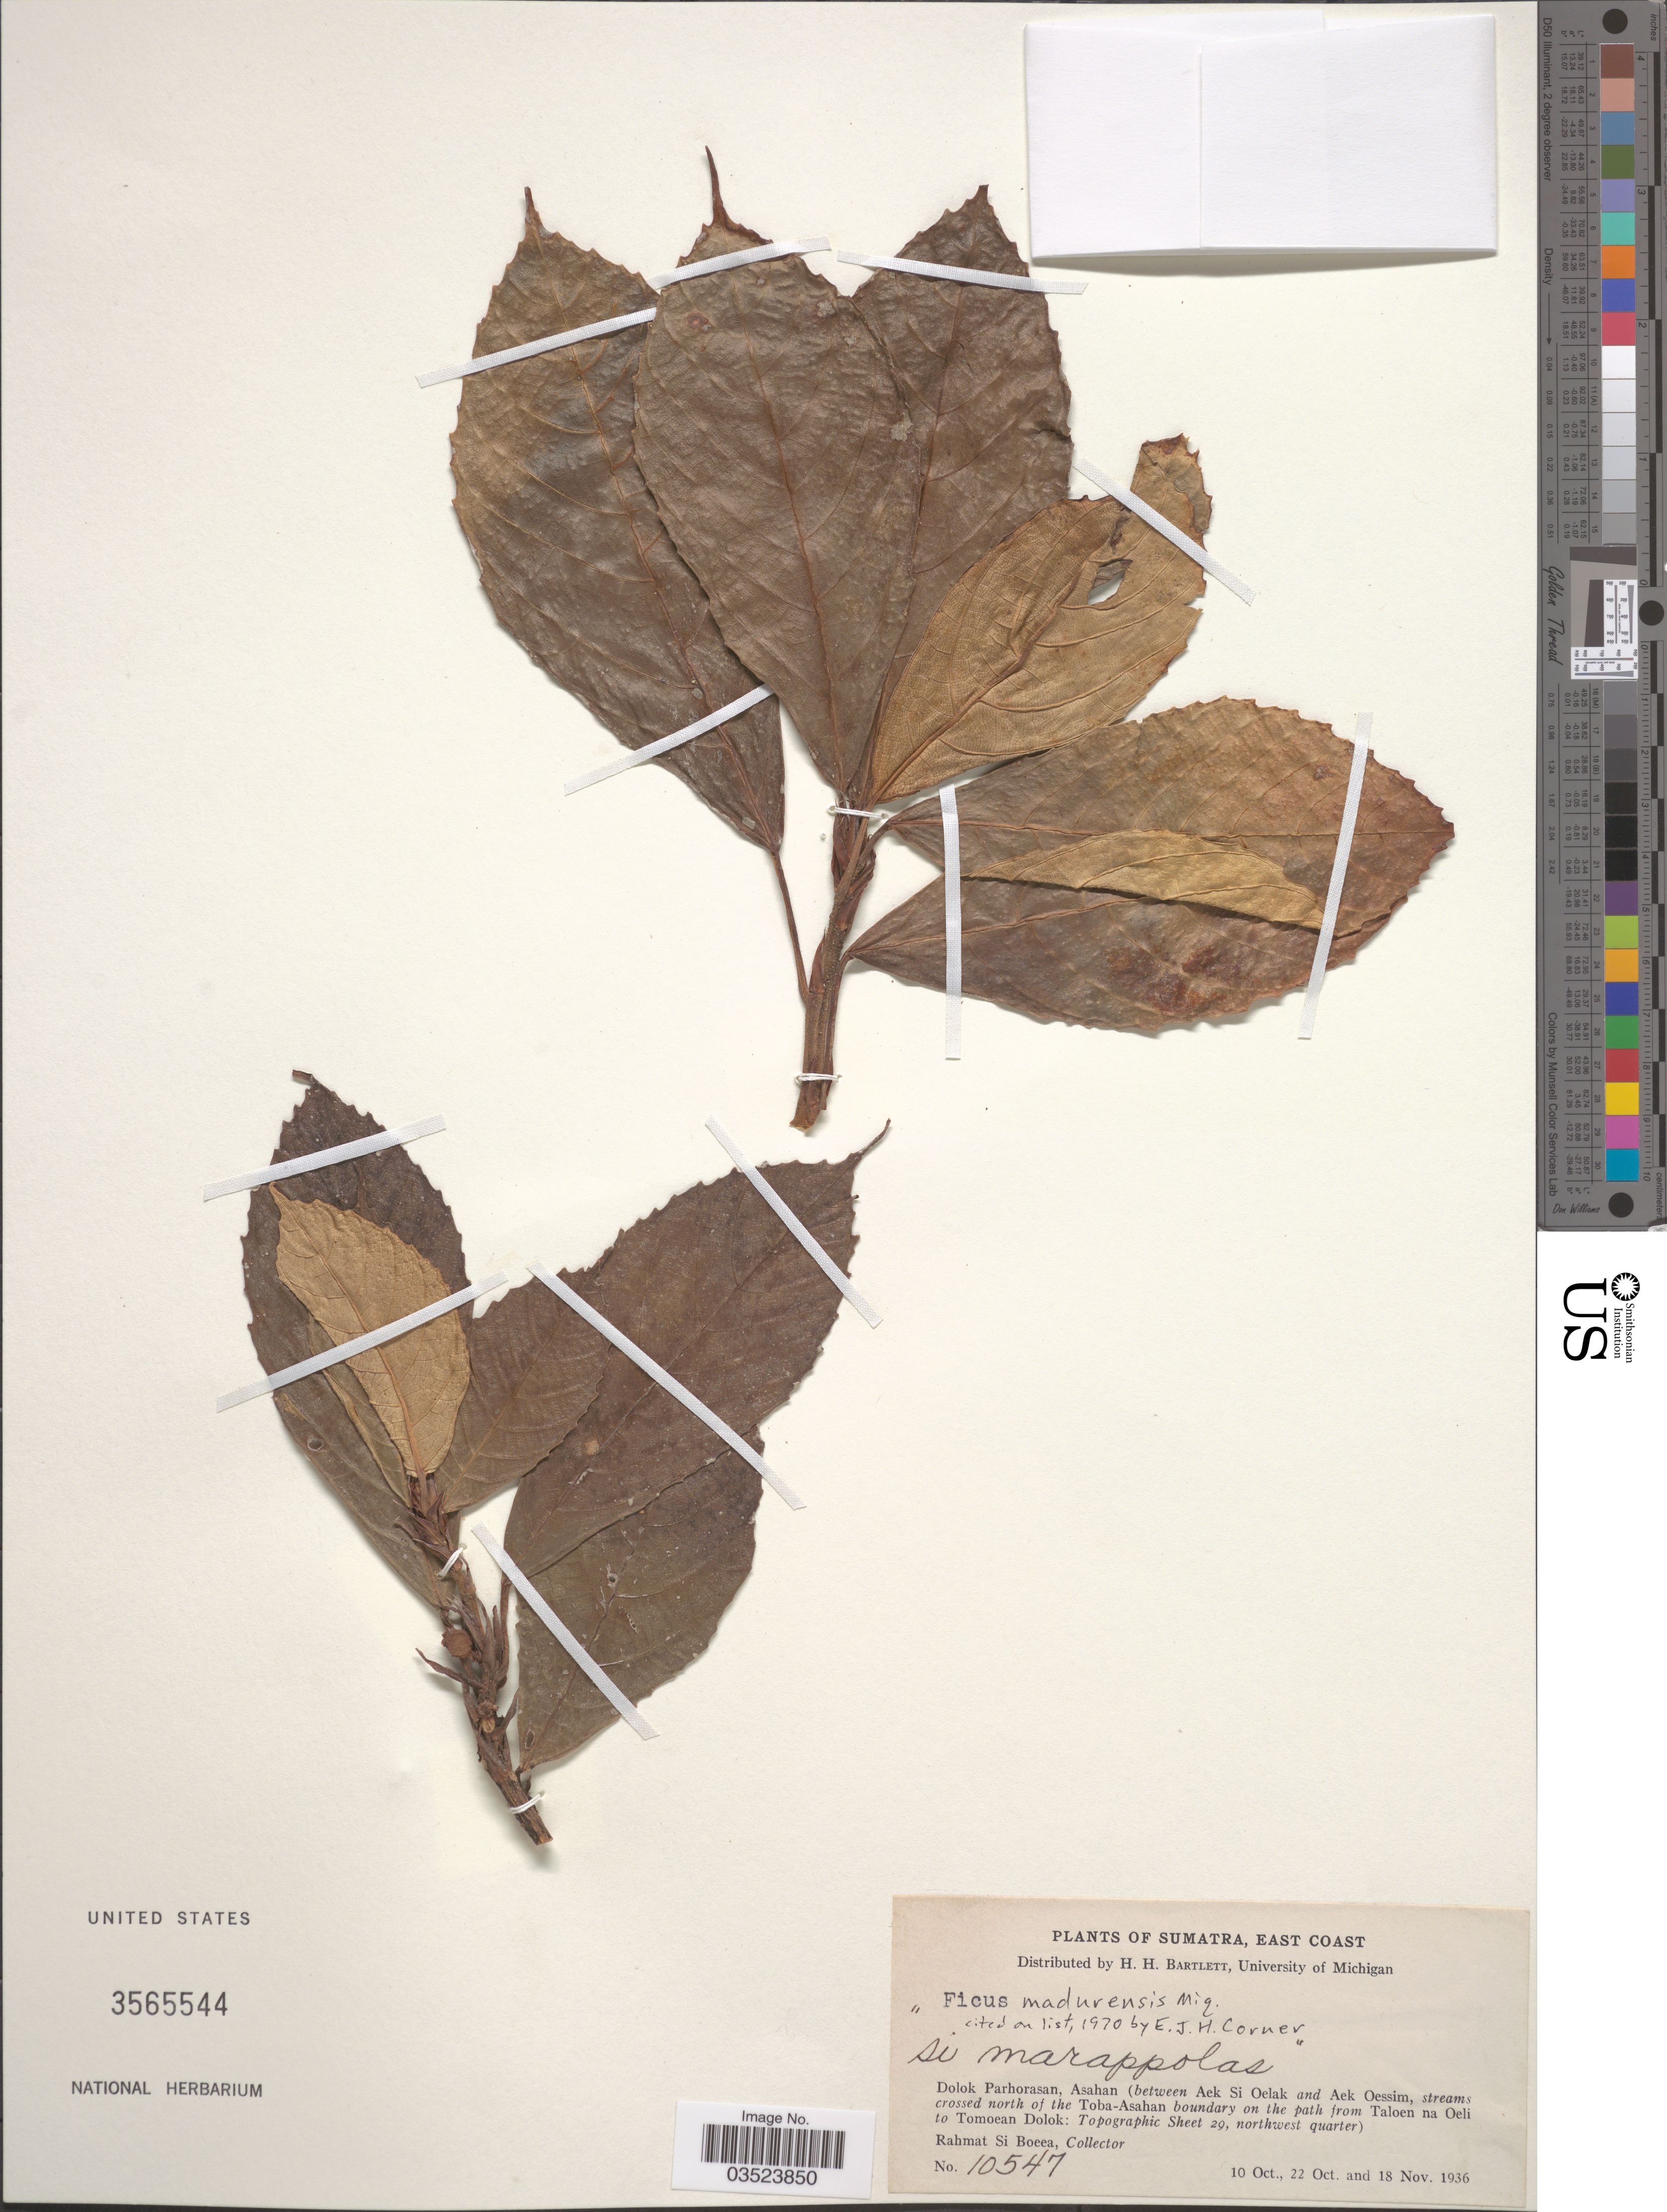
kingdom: Plantae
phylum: Tracheophyta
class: Magnoliopsida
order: Rosales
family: Moraceae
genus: Ficus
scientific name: Ficus madurensis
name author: Miq.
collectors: Rahmat Si Boeea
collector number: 10547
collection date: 1936-10-10/1936-11-18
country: Indonesia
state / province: Sumatra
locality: East Coast. Dolok Parhorasan, Asahan (between Aek Si Oelak Aek Oessim, streams crossed north of the Toba-Asahan boundary on the path from Taloen na Oeli to Tomoean Dolok: Topographic Sheet 29, northwest quarter).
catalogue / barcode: US 3565544